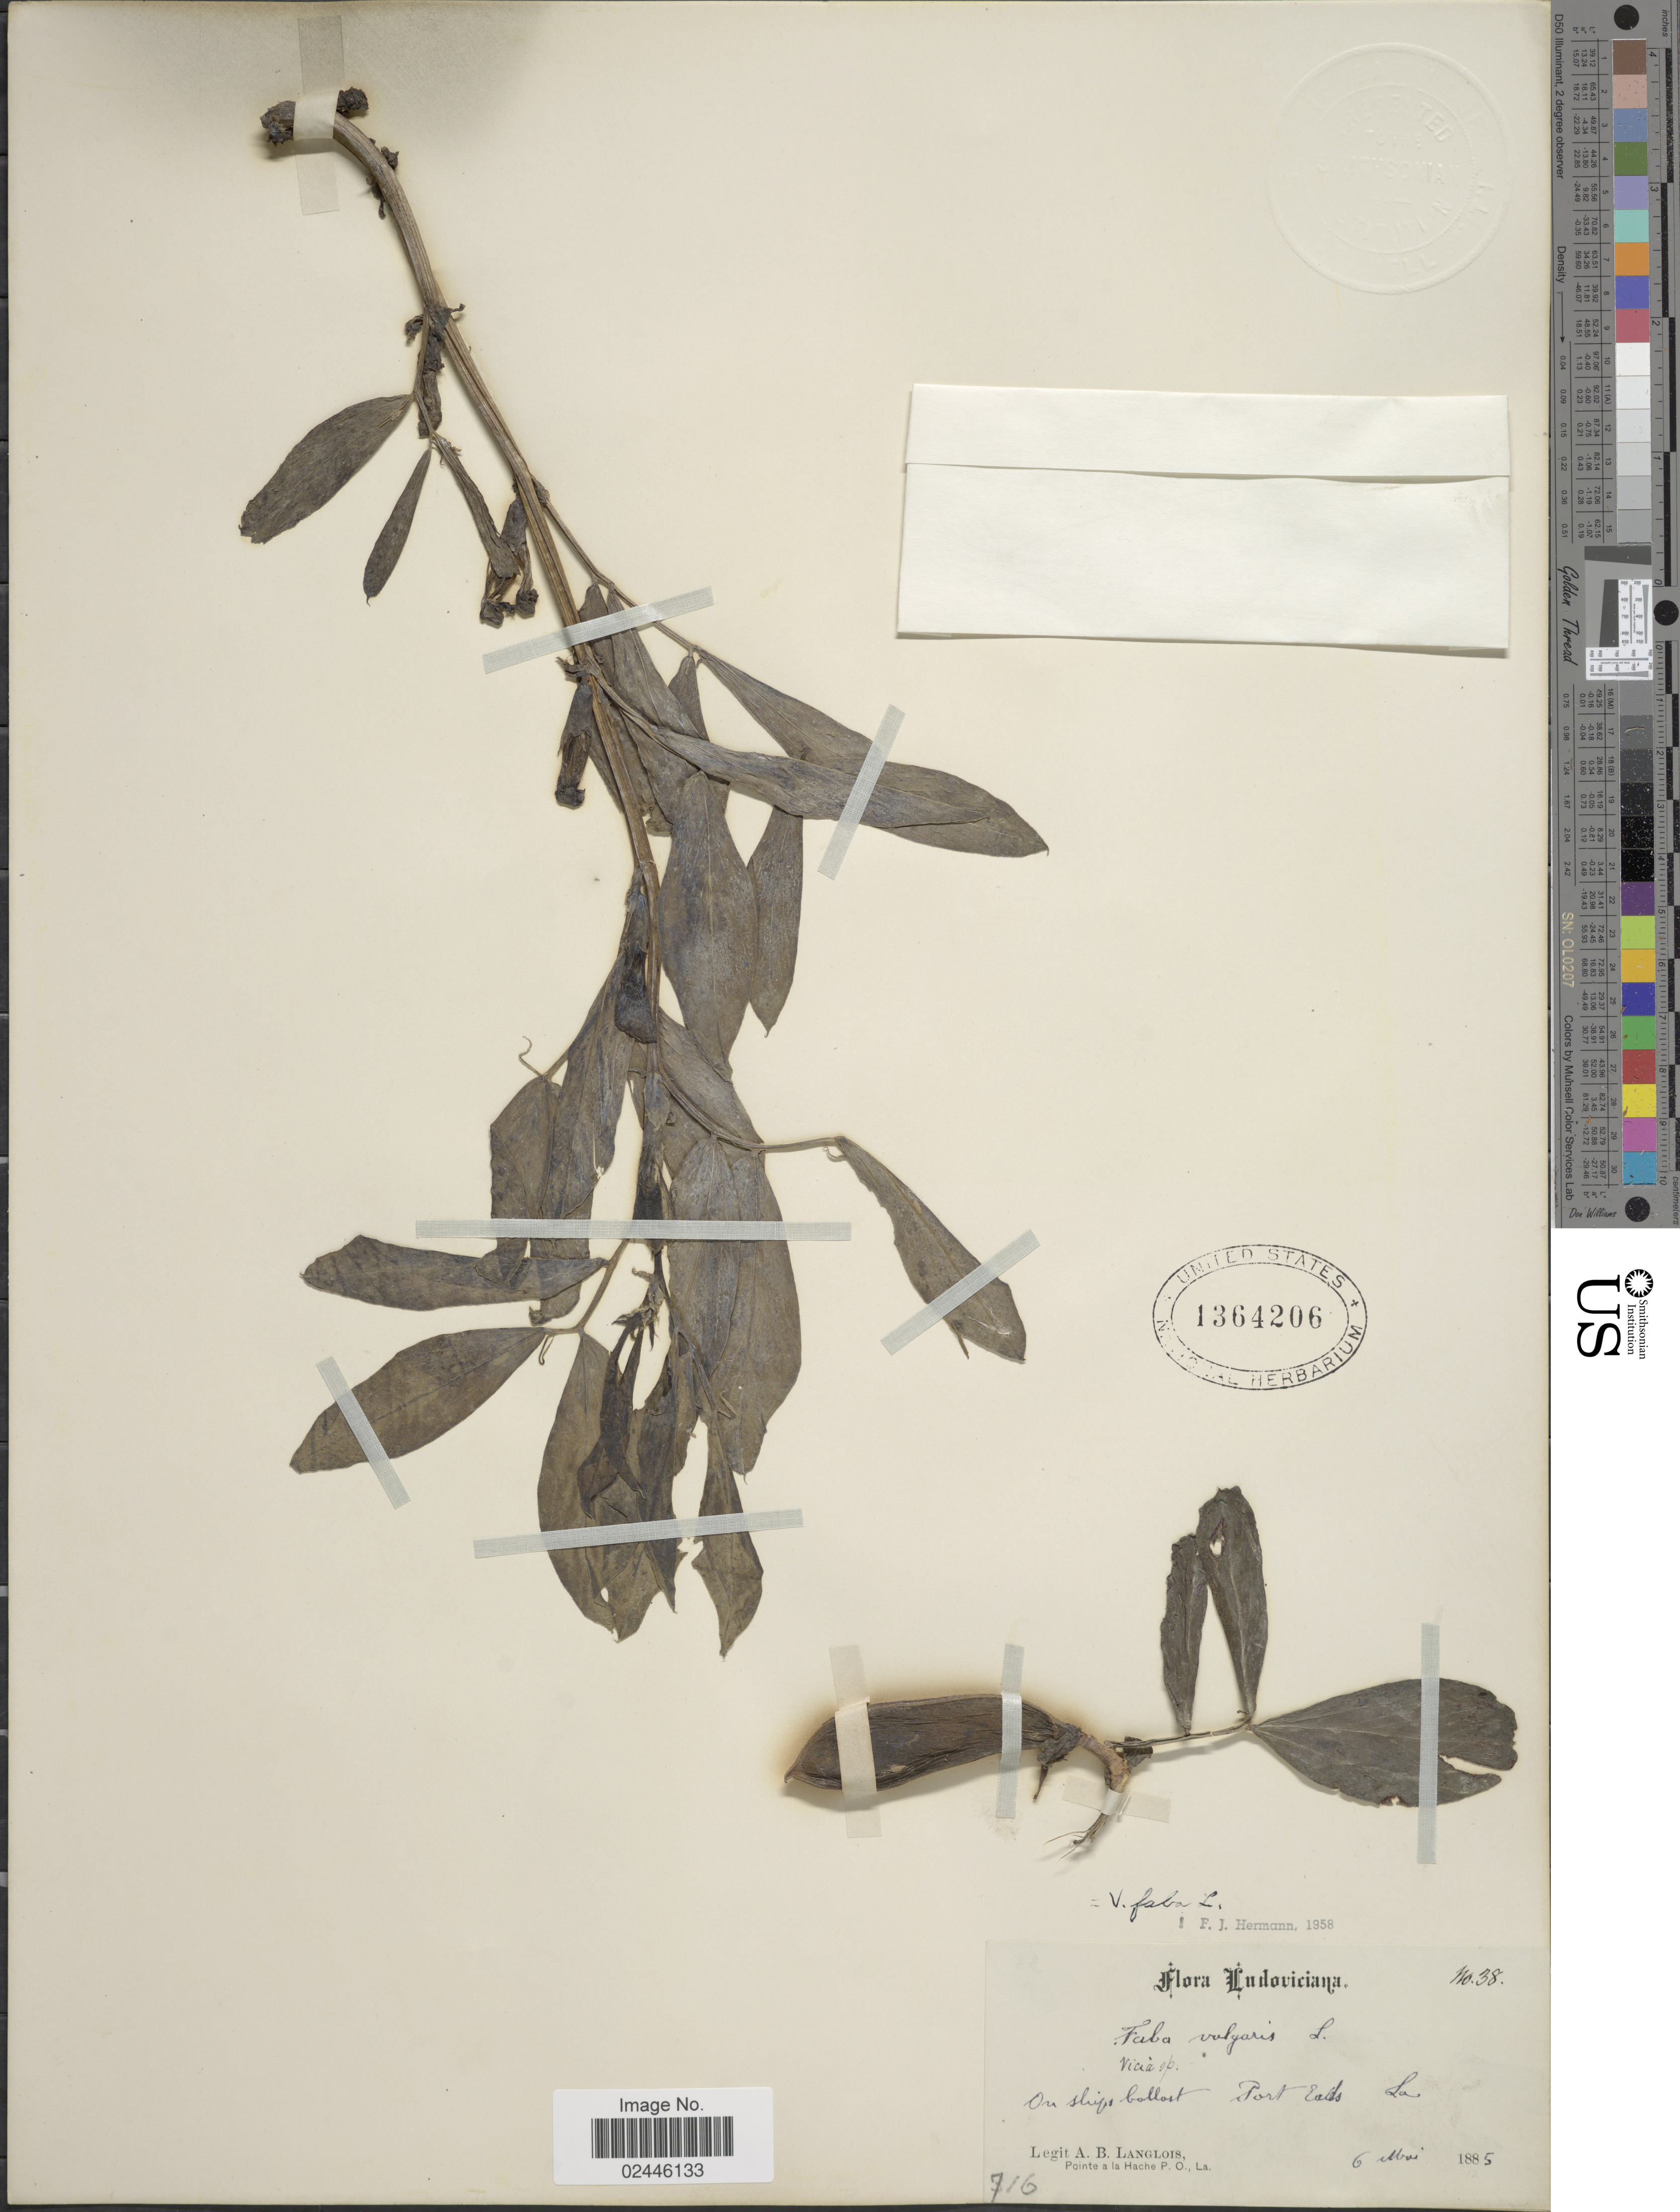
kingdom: Plantae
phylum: Tracheophyta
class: Magnoliopsida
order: Fabales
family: Fabaceae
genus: Vicia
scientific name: Vicia faba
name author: L.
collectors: A. Langlois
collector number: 38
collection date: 1885-05-06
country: United States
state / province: Louisiana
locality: Port Eads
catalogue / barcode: US 1364206